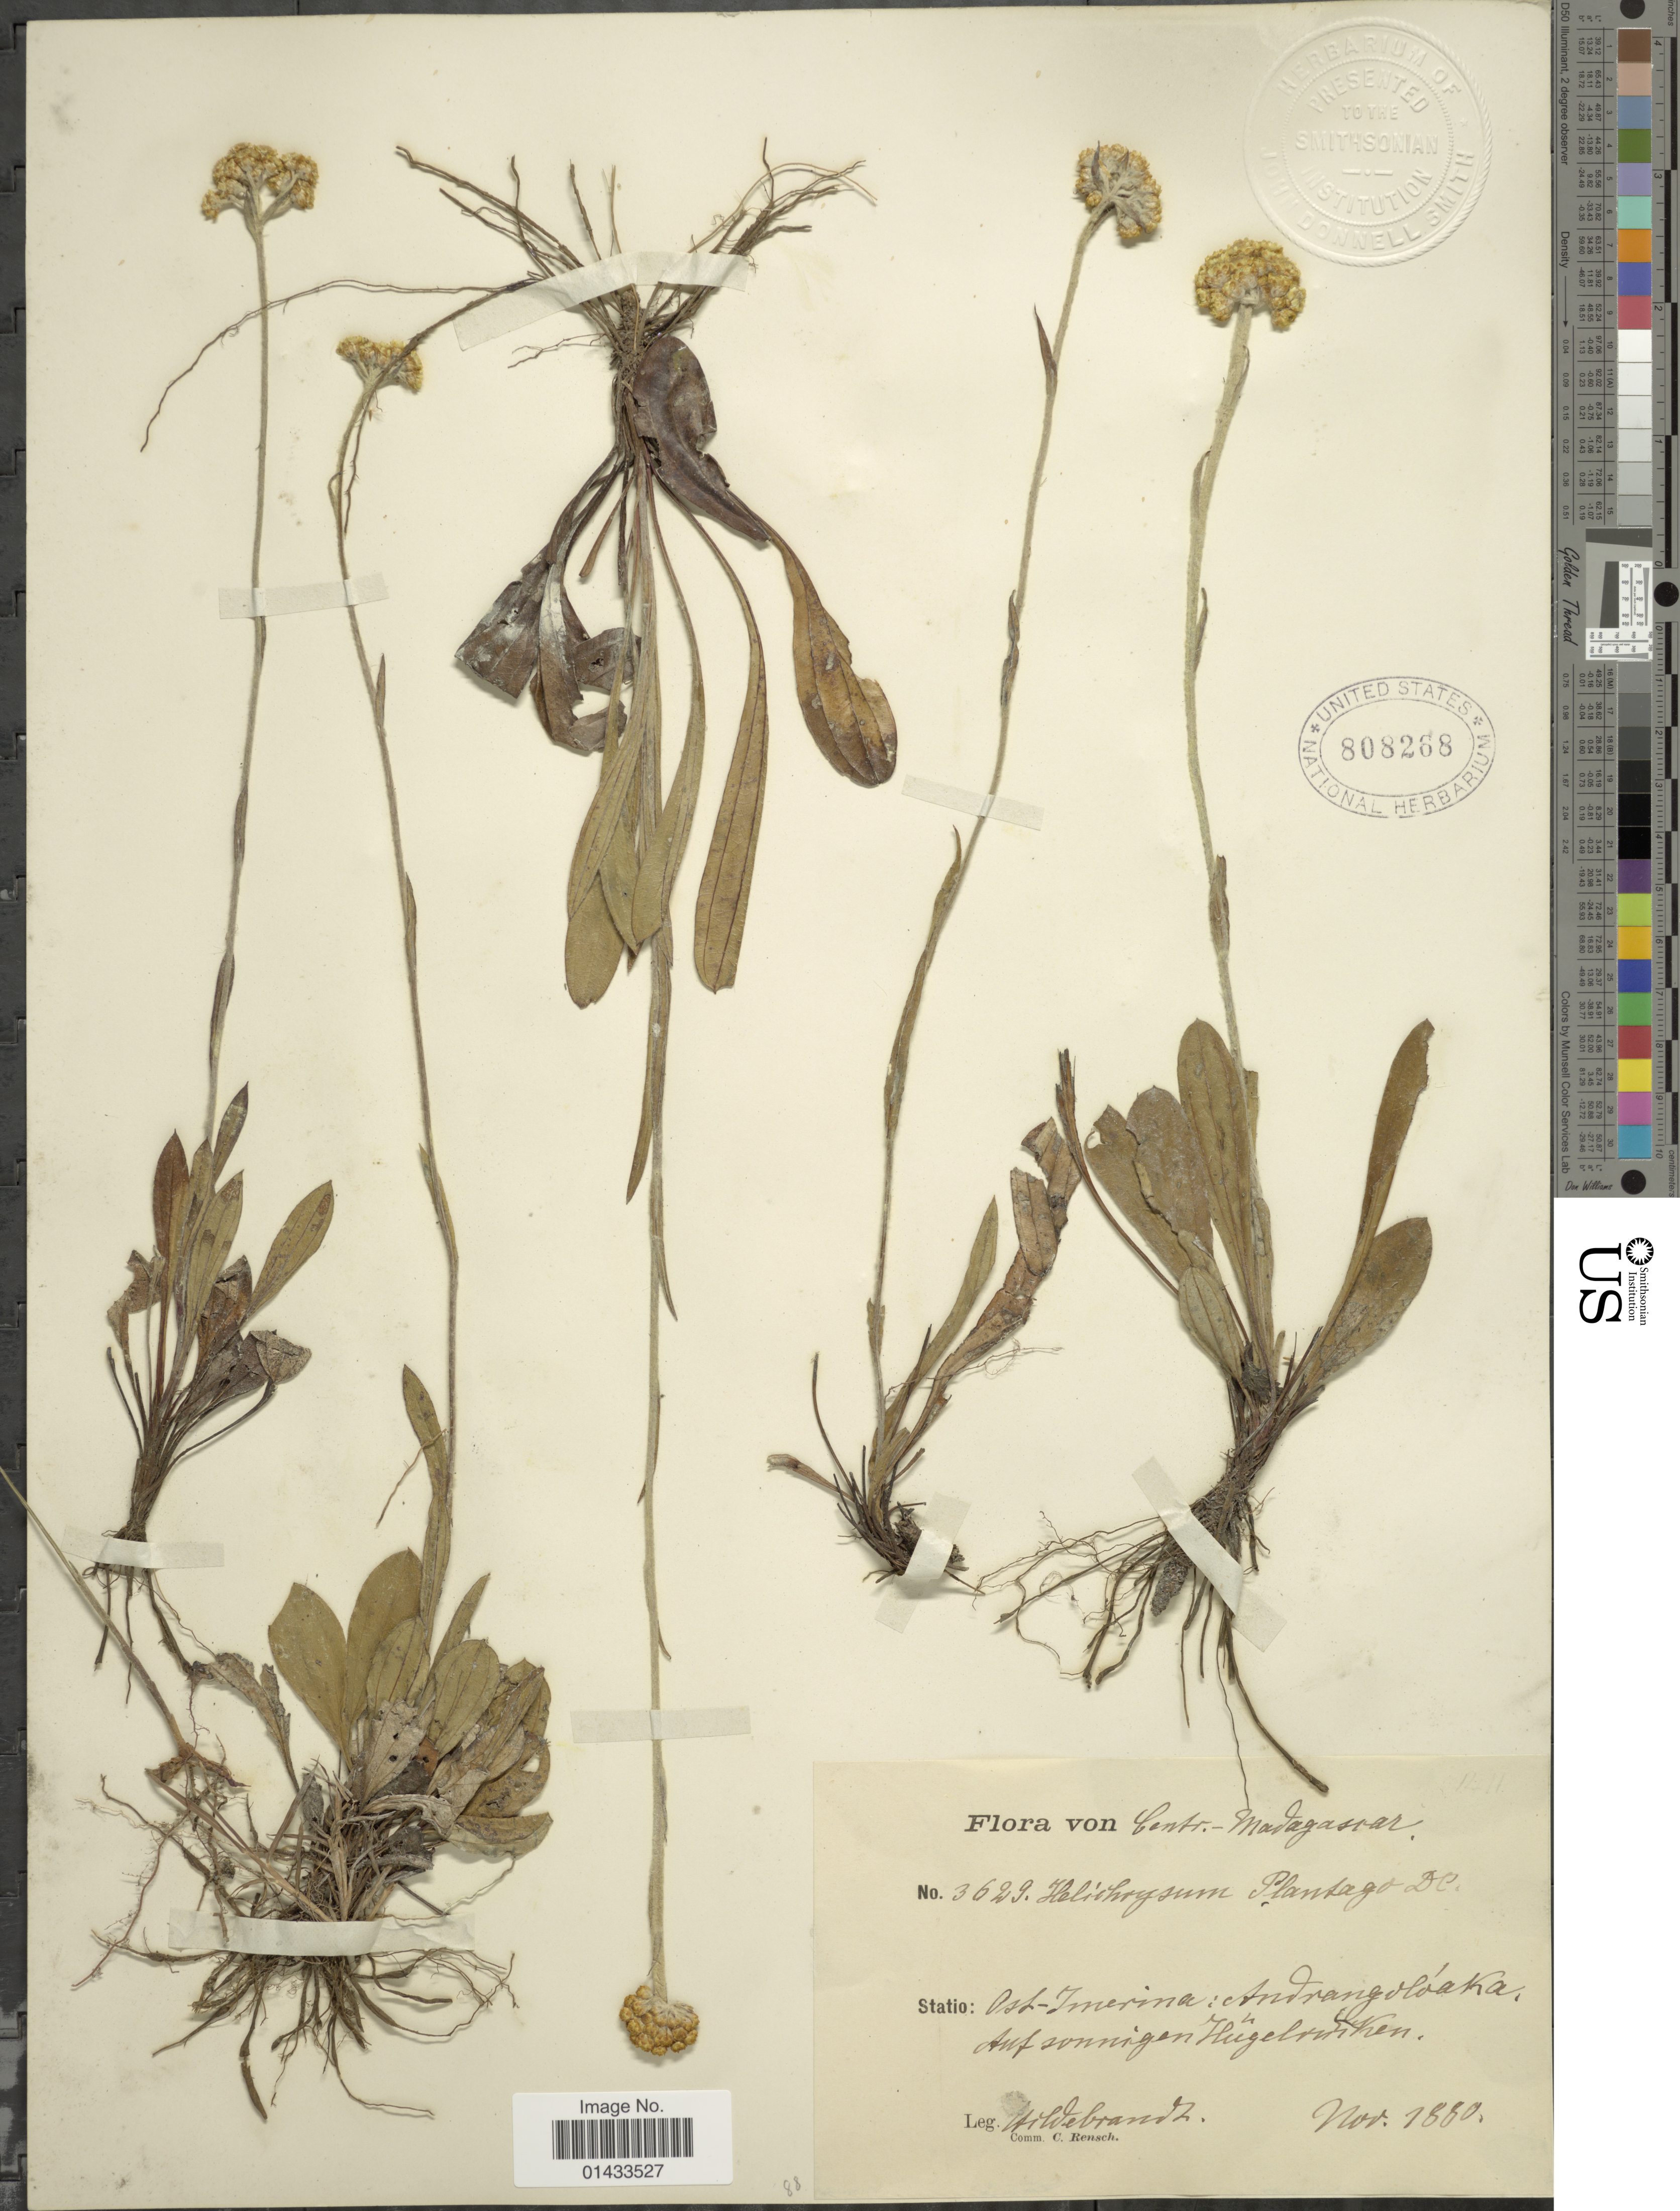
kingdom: Plantae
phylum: Tracheophyta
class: Magnoliopsida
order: Asterales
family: Asteraceae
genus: Helichrysum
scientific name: Helichrysum plantago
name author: DC.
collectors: J. Hildebrandt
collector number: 3629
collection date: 1880-11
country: Madagascar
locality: Centr.-Madagascar, Ost-Imerina, Andrangoloaka auf sonnigen Hügelrücken.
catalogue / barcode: US 808268